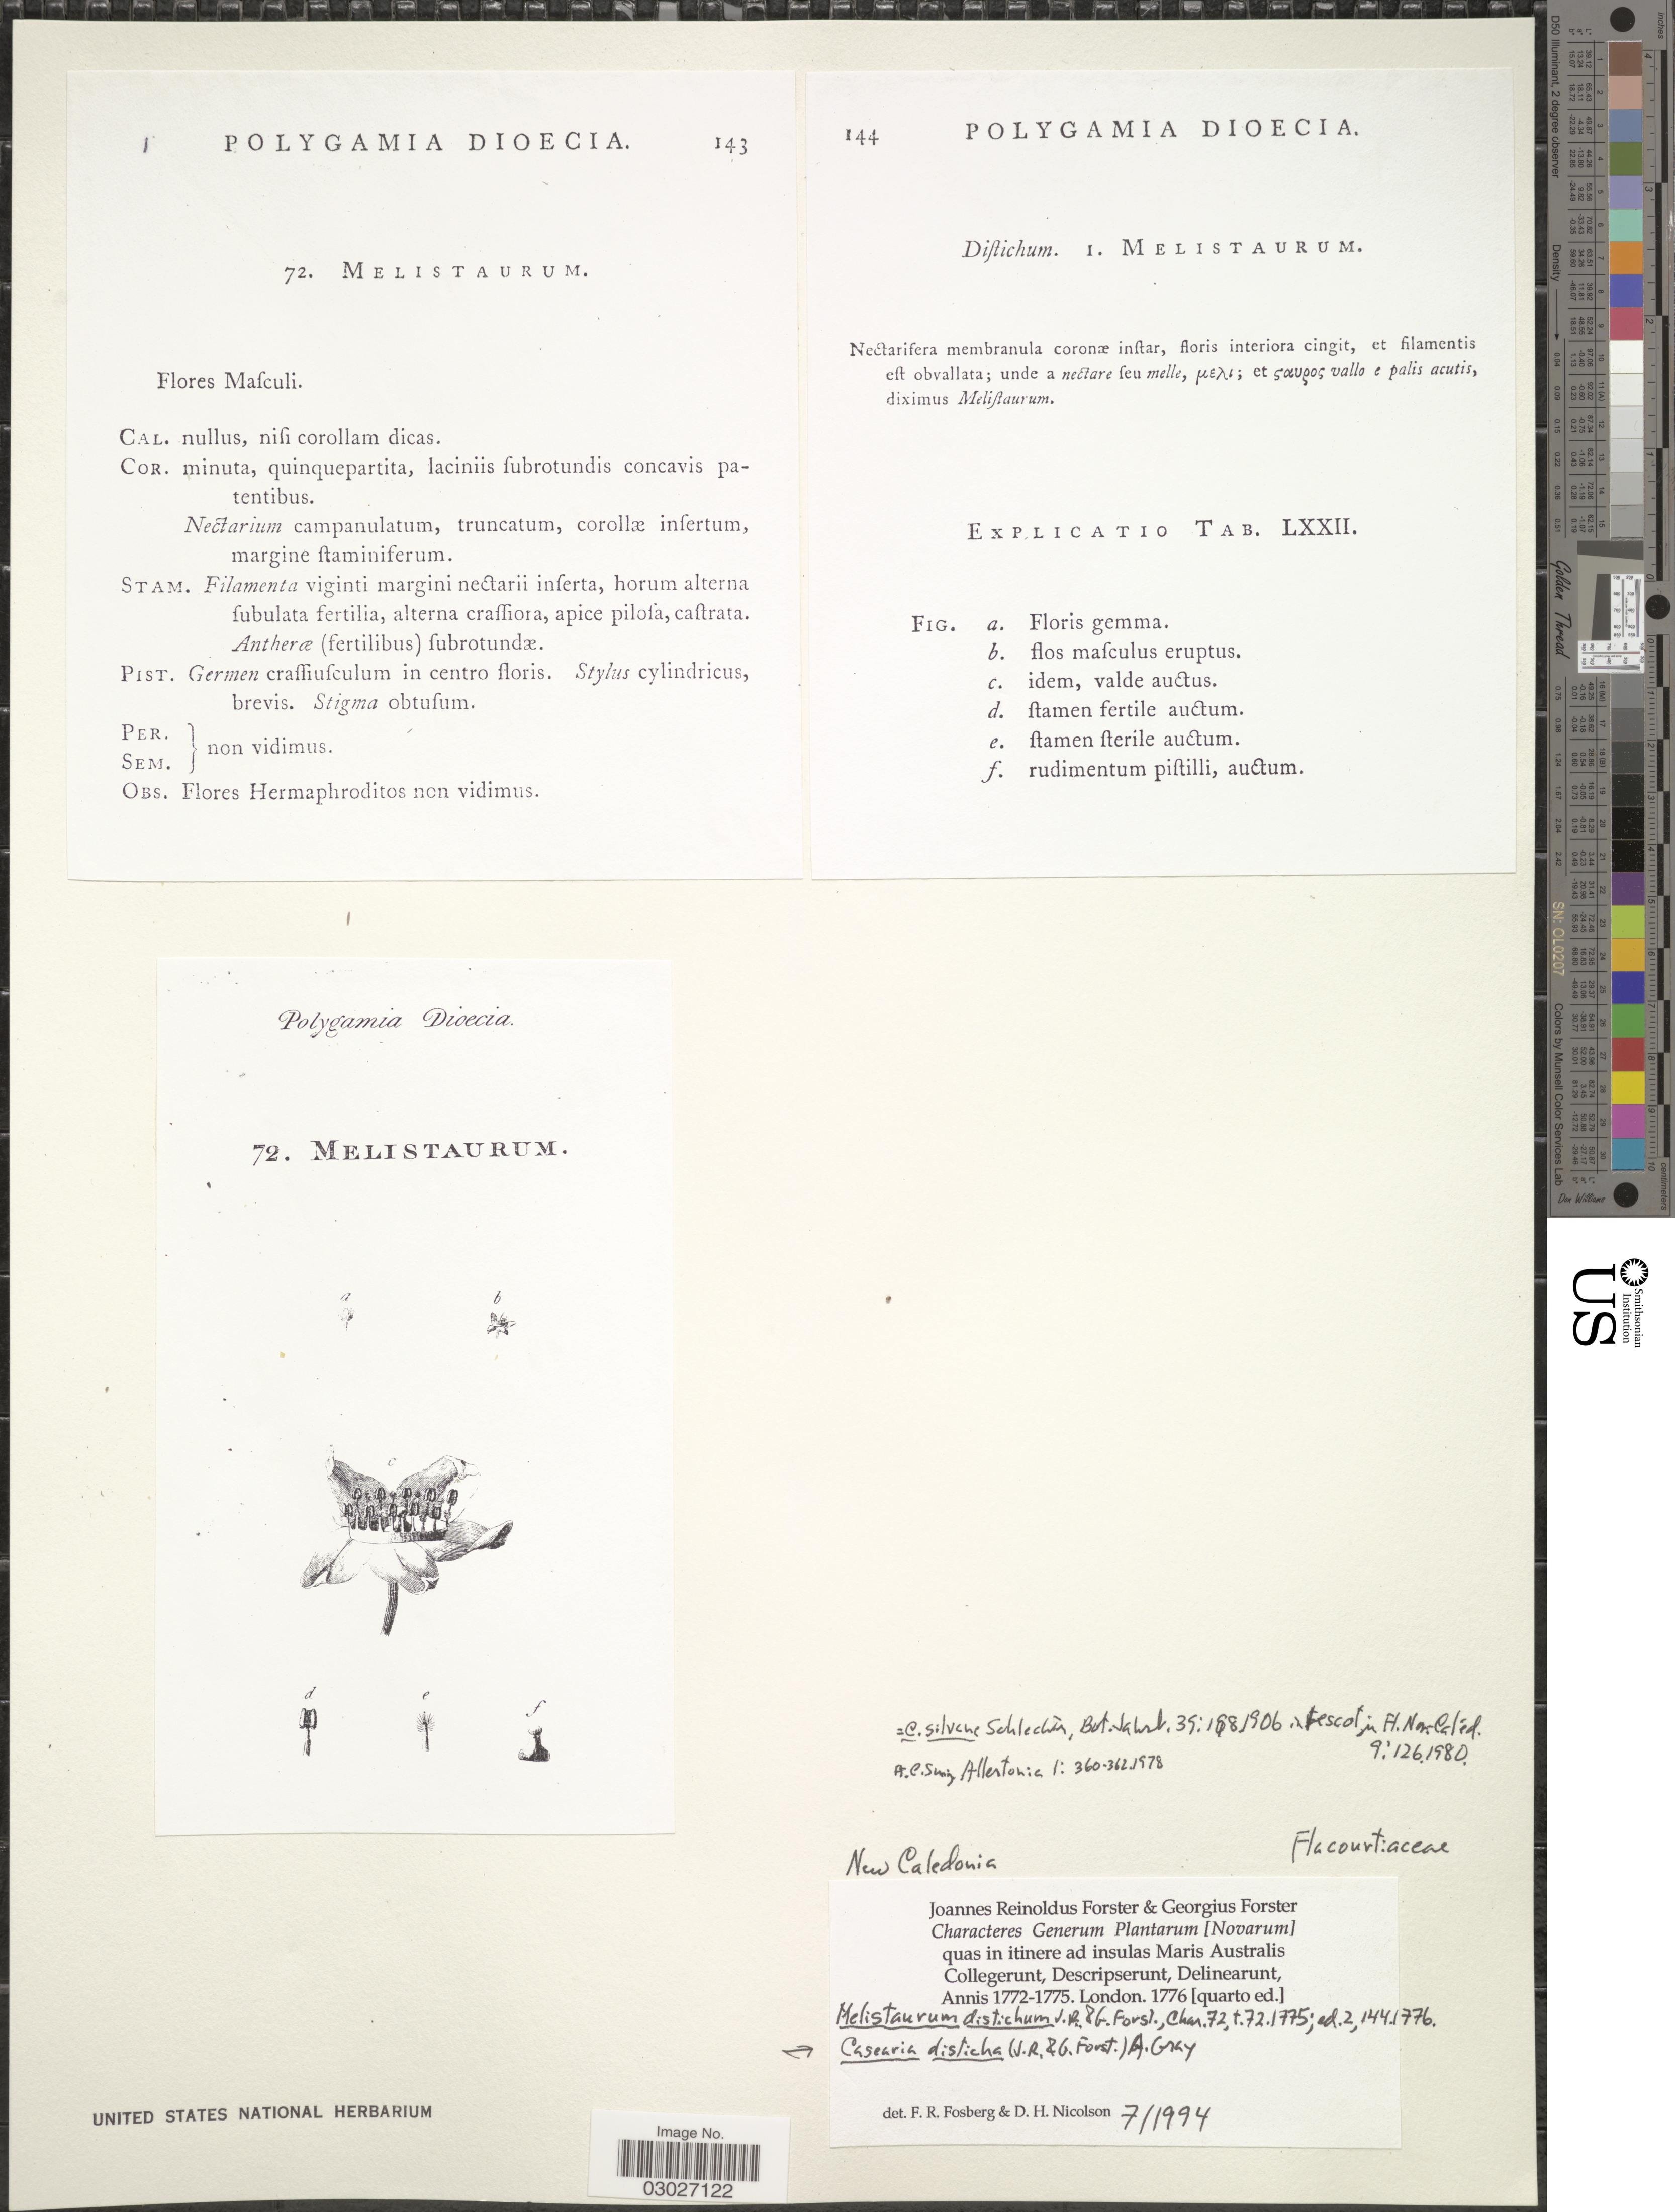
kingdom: Plantae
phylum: Tracheophyta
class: Magnoliopsida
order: Malpighiales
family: Salicaceae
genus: Casearia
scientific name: Casearia silvana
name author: Schltr.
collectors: J. R. Forster & G. Forster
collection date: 1772/1775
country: New Caledonia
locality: Ad insulas Maris Australis. [unsure placement]